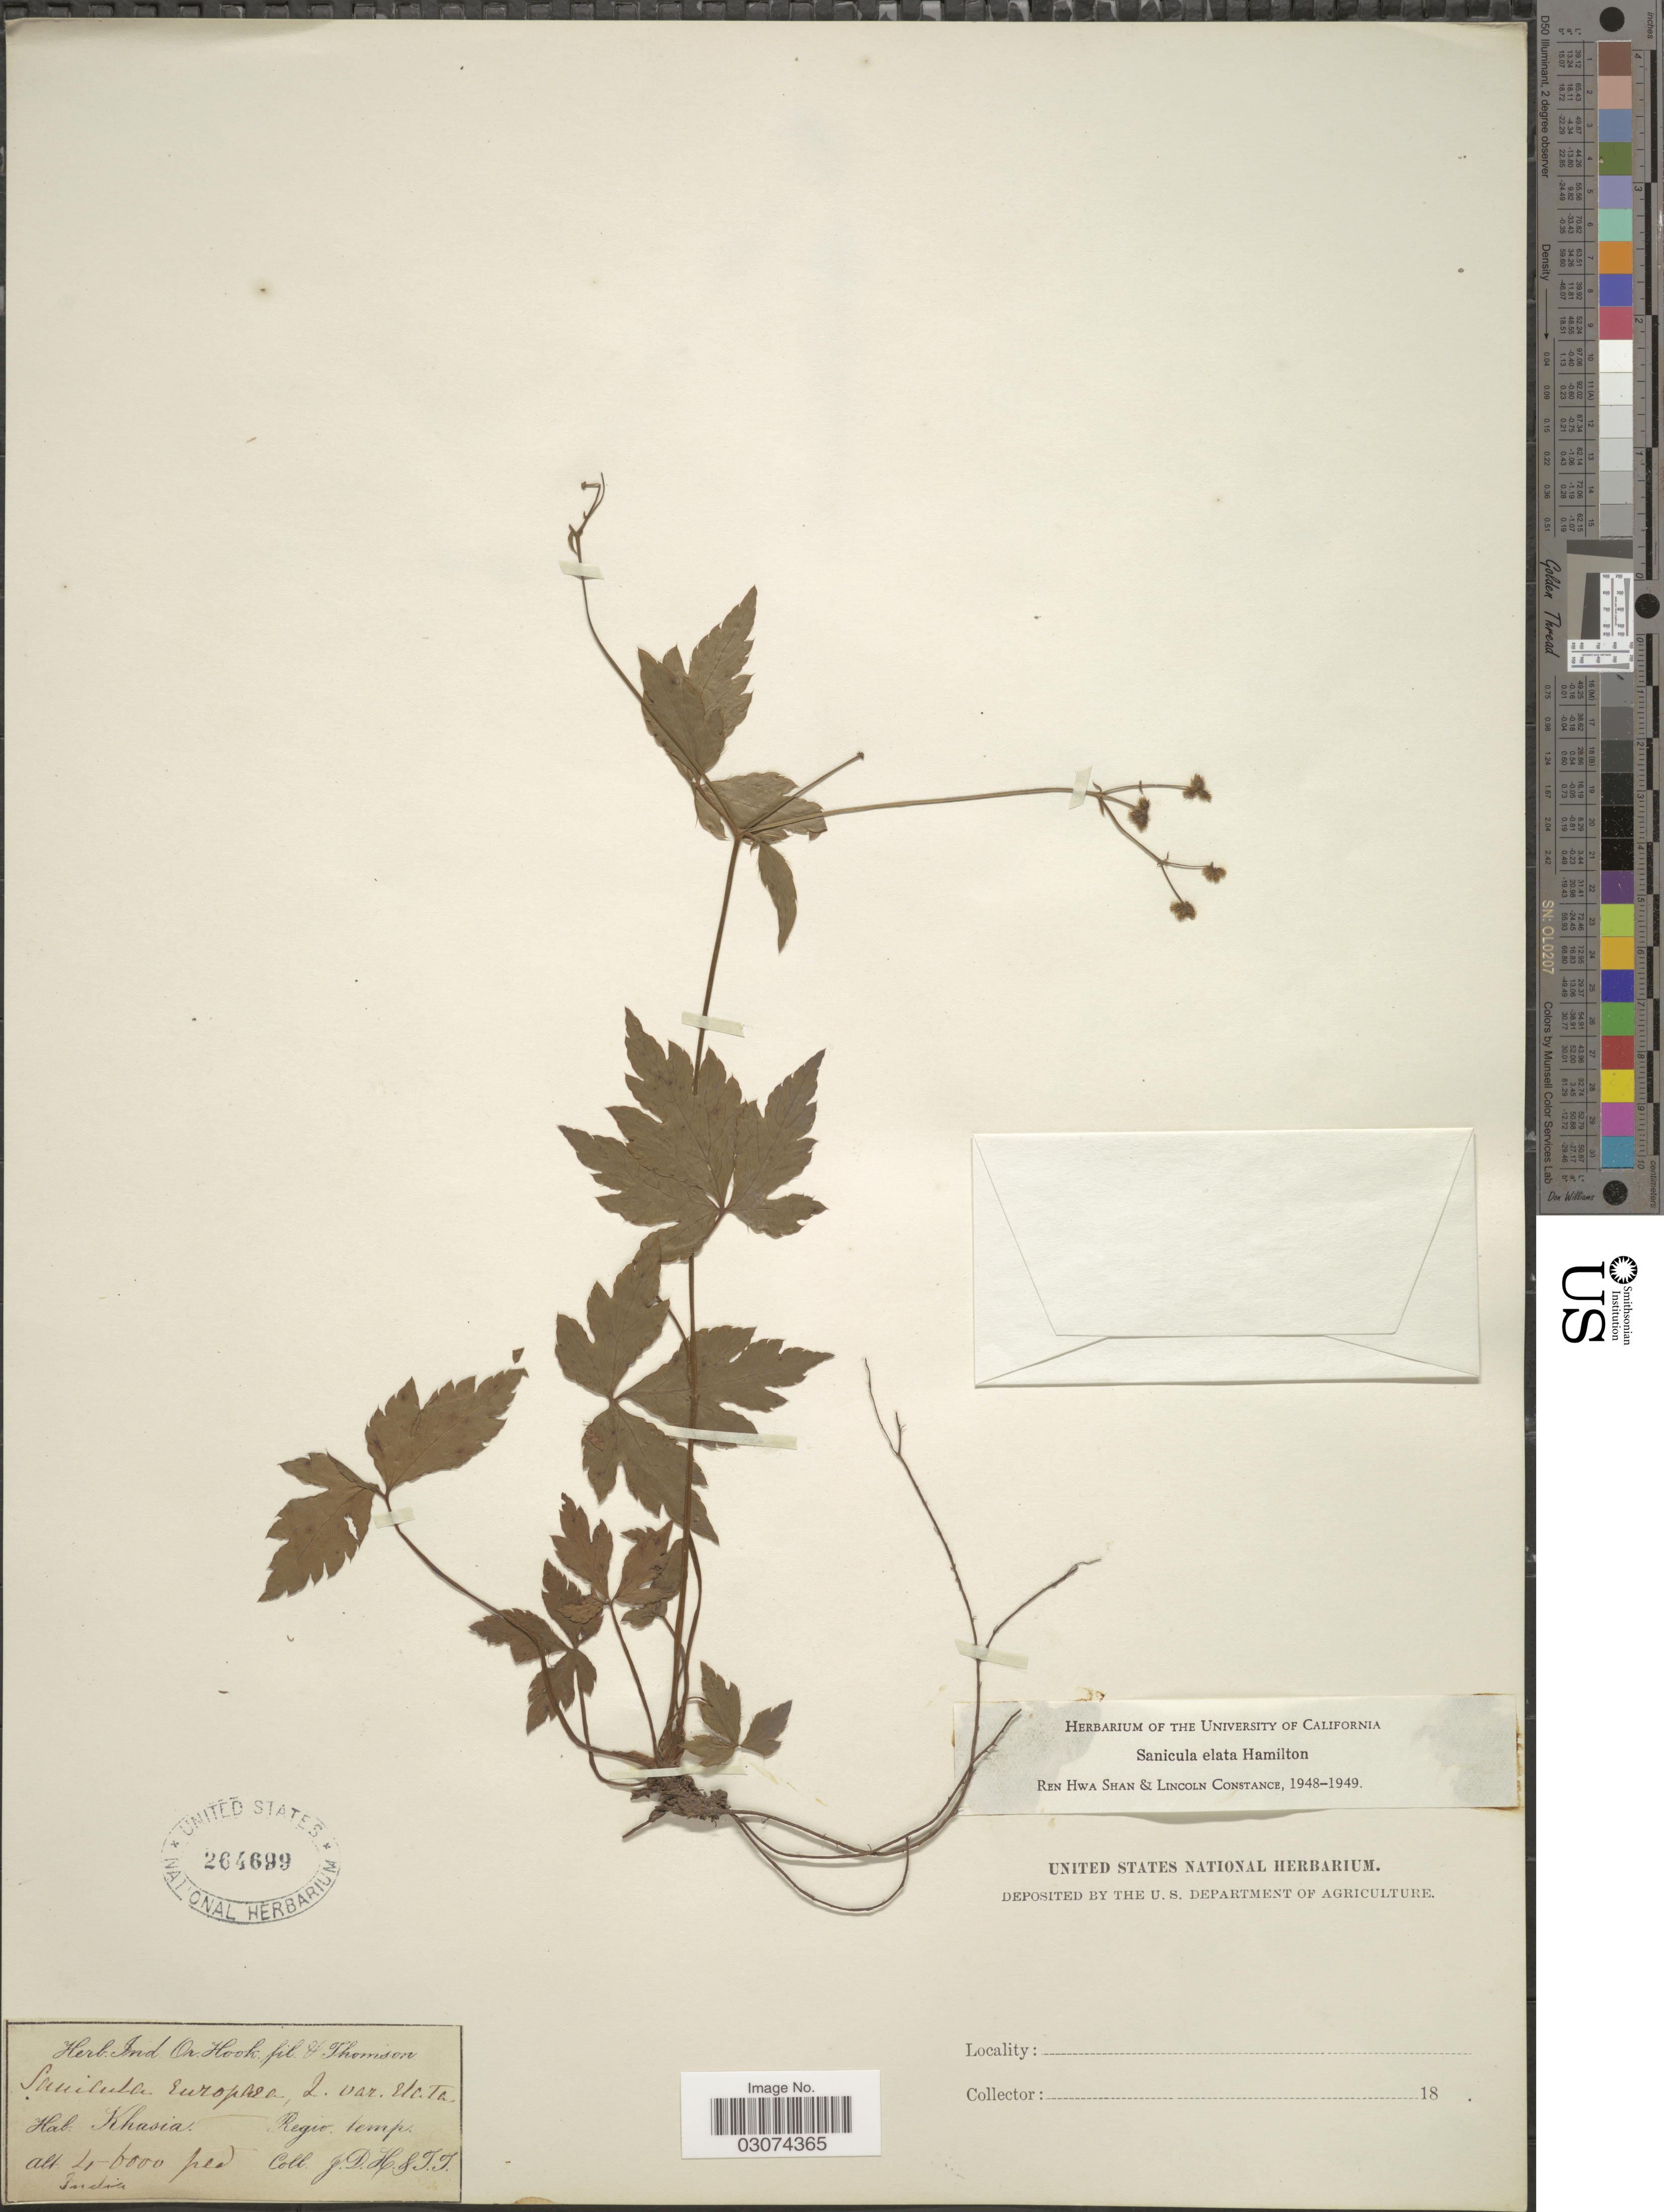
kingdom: Plantae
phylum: Tracheophyta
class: Magnoliopsida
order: Apiales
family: Apiaceae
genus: Sanicula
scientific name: Sanicula elata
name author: Buch.-Ham. ex D. Don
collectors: J. D. Hooker & T. Thomson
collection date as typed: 18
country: India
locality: Khasia. Regio. temp.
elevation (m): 1219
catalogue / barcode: US 264699